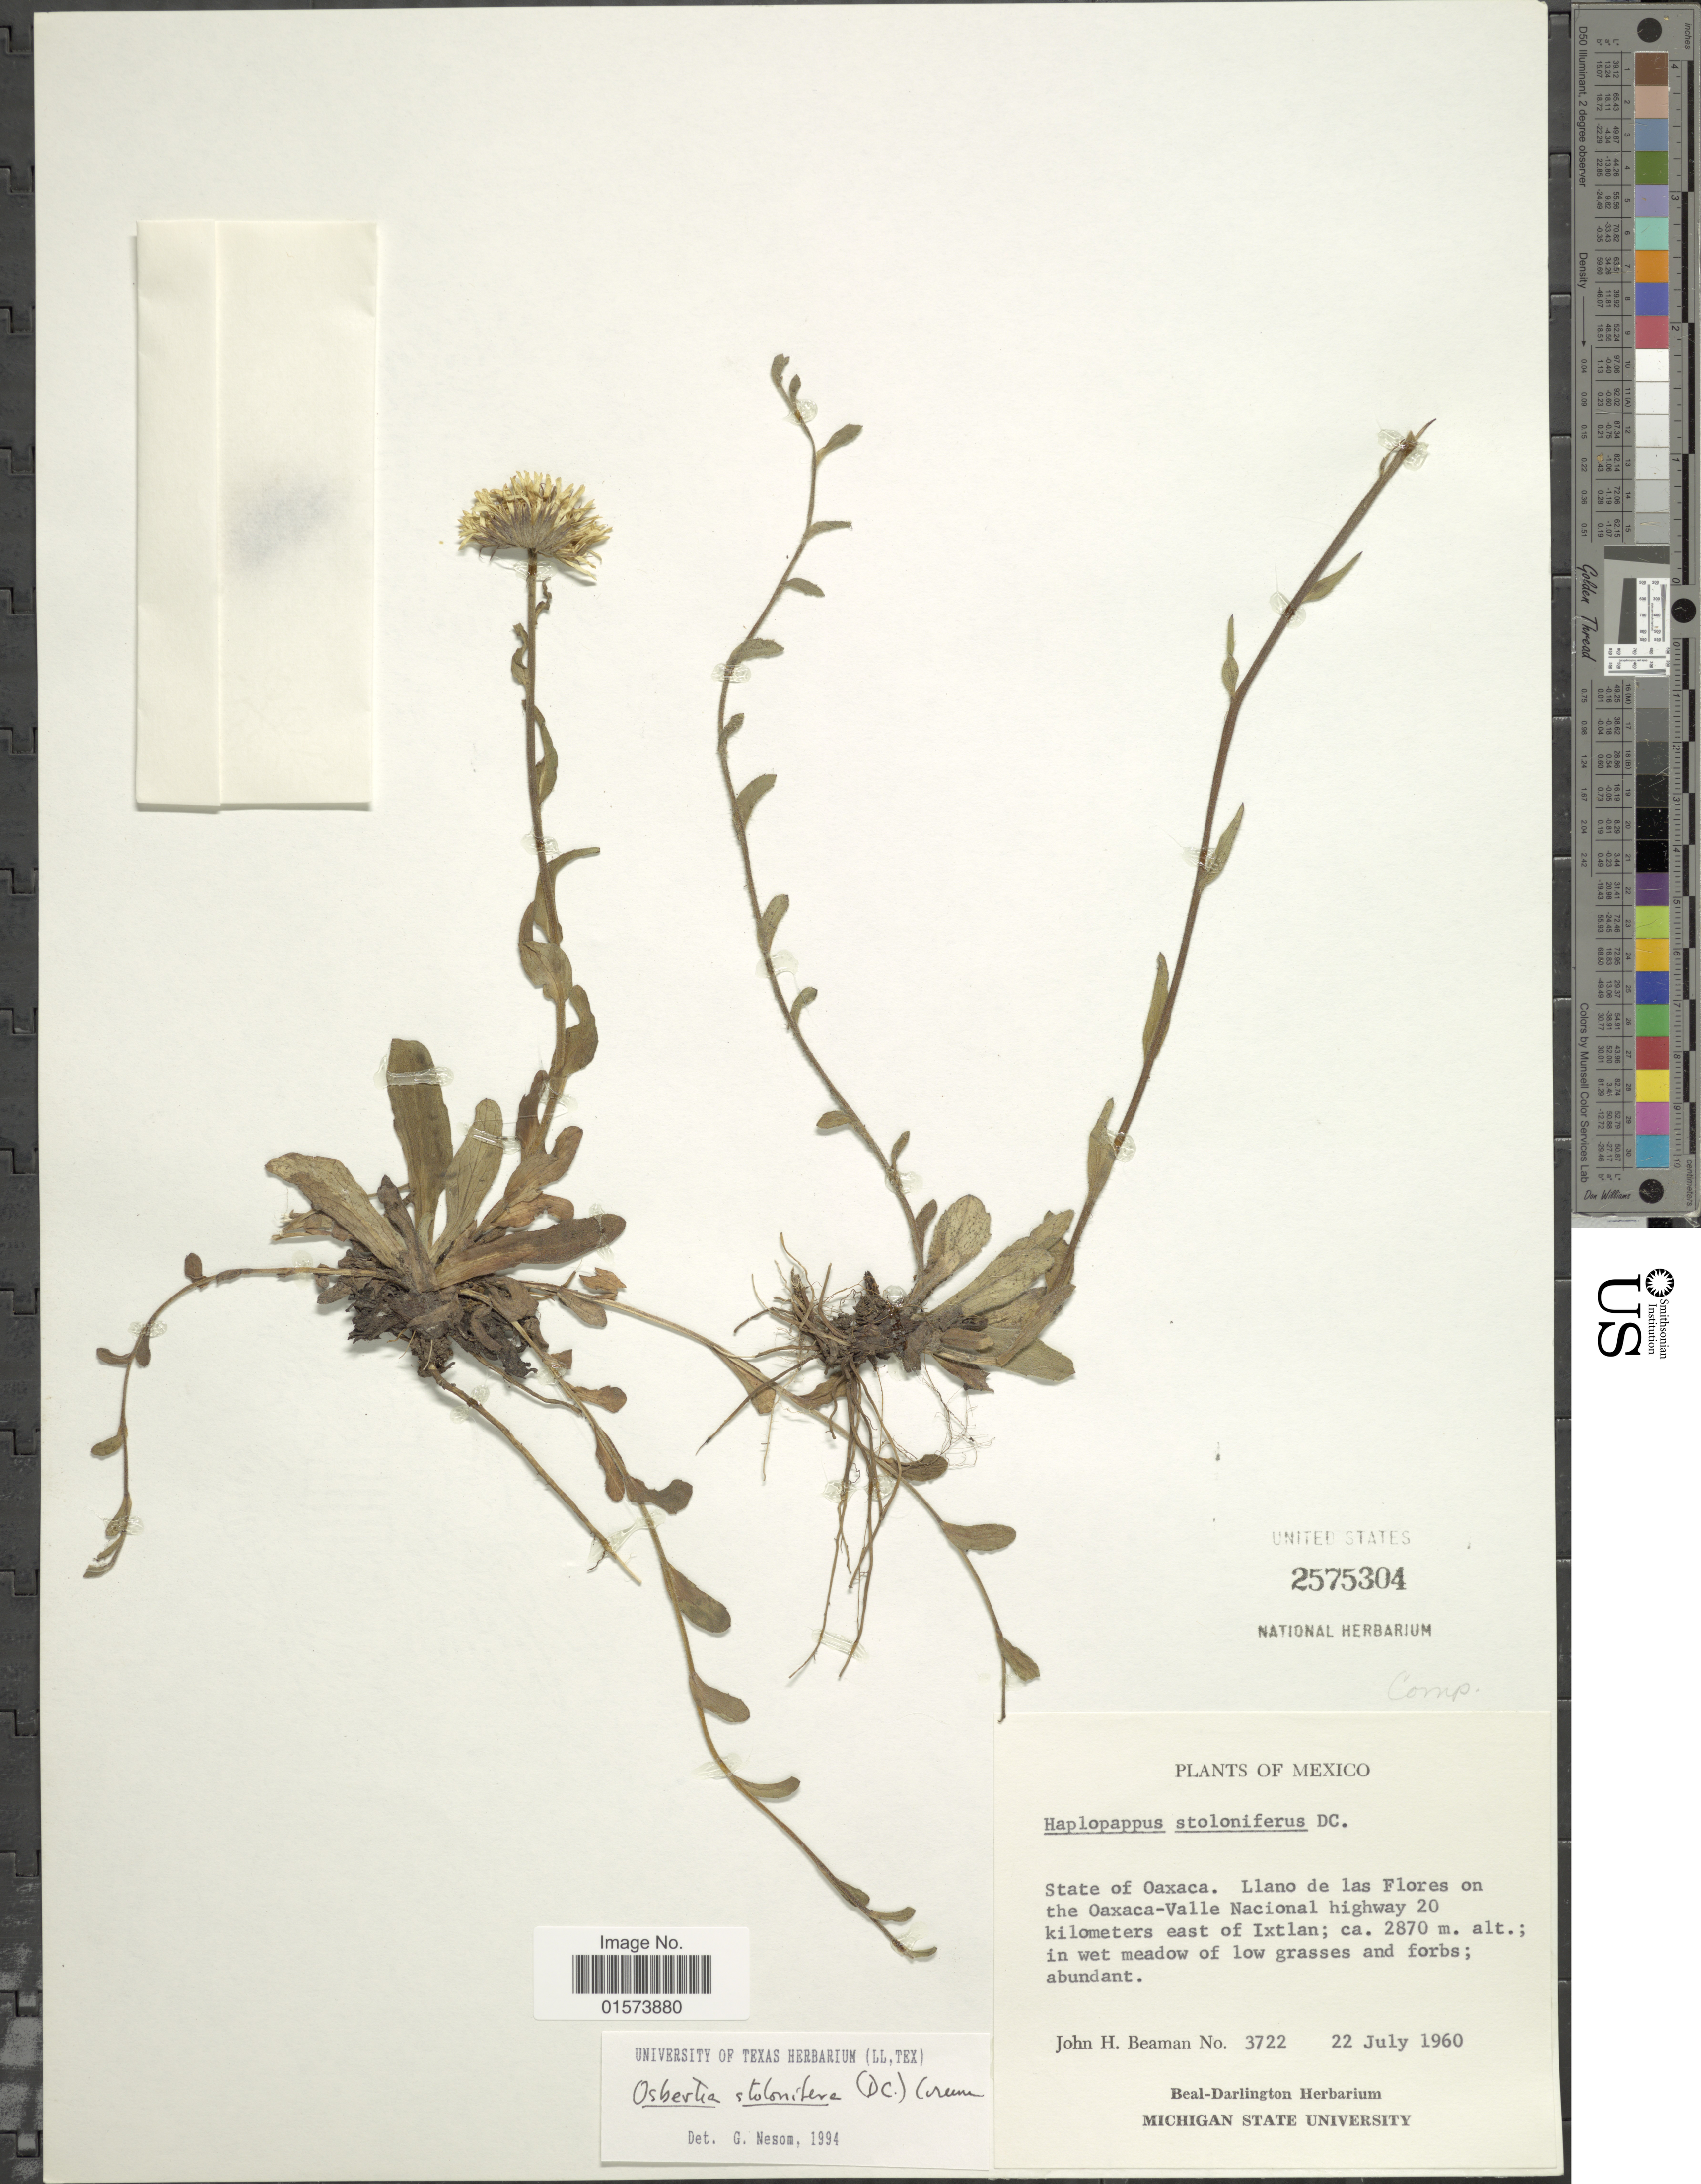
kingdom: Plantae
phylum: Tracheophyta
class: Magnoliopsida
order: Asterales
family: Asteraceae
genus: Osbertia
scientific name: Osbertia stolonifera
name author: (DC.) Greene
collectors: J. H. Beaman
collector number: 3722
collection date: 1960-07-22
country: Mexico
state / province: Oaxaca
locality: Llano de las Flores on the oaxaca-Valle Nacional highway 20 kilomters east of Ixtlan; in wet meadow of low grasses and forbs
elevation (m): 2870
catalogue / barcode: US 2575304